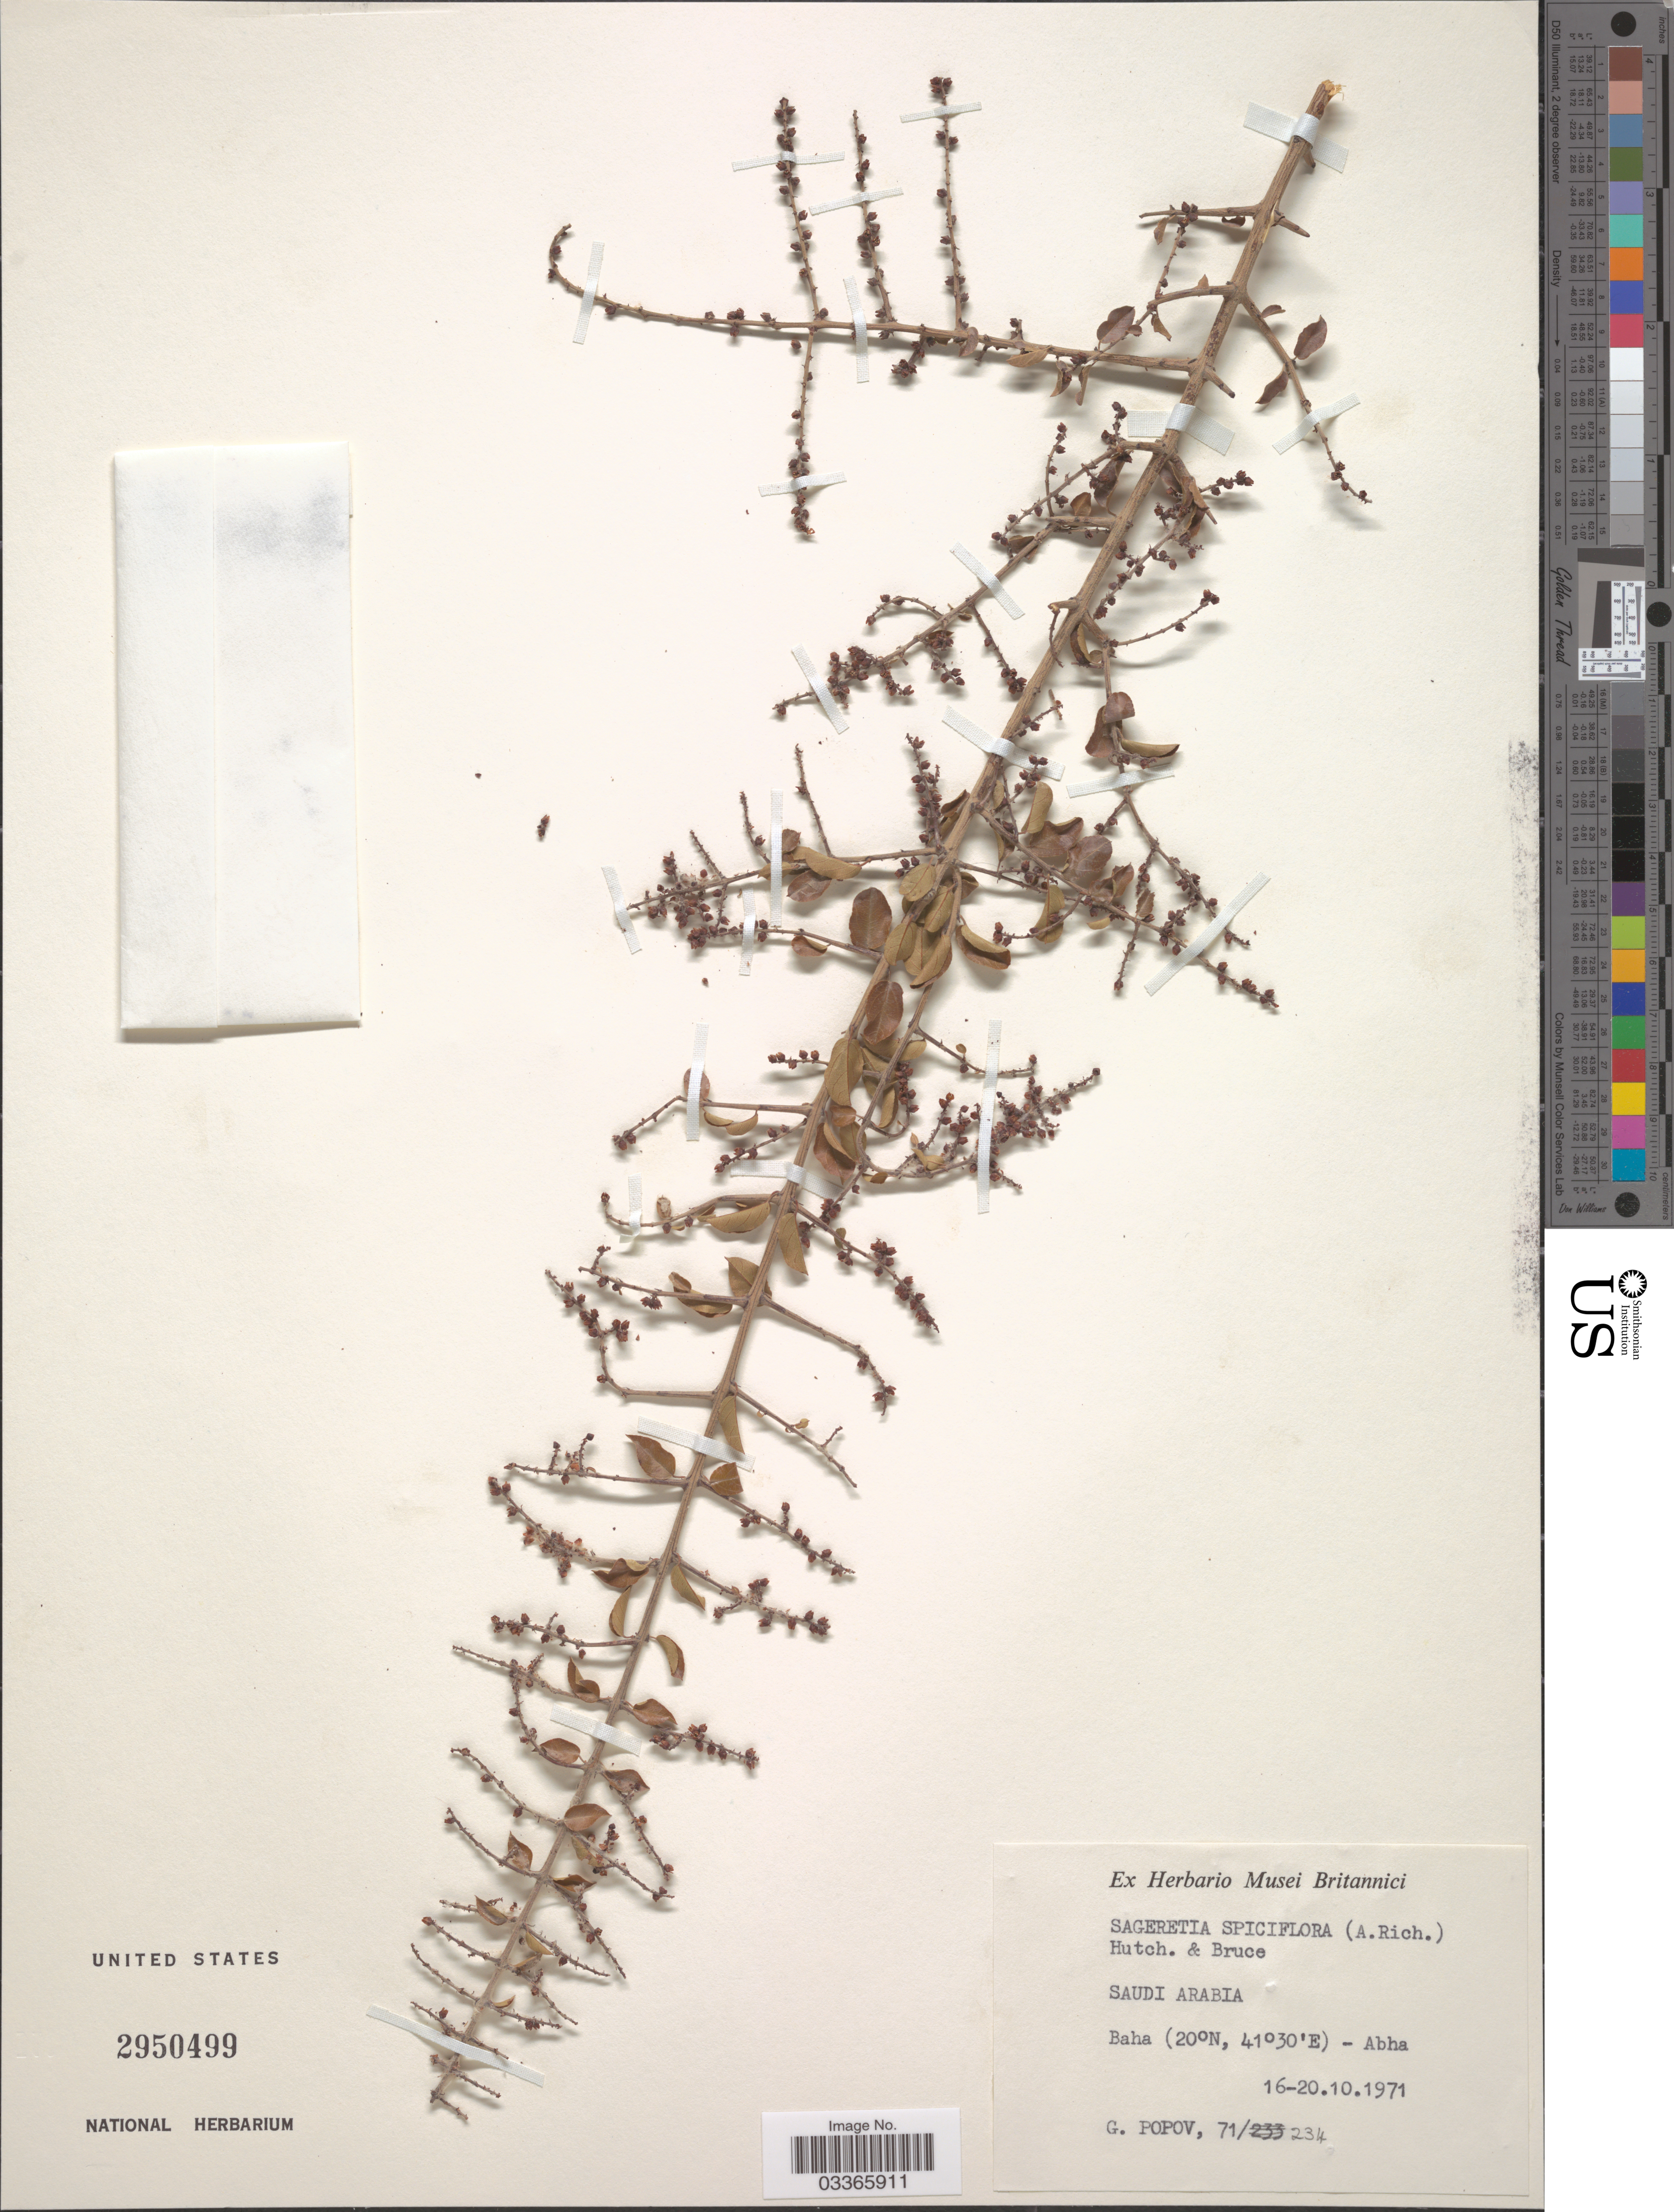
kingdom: Plantae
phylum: Tracheophyta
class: Magnoliopsida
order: Rosales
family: Rhamnaceae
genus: Sageretia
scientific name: Sageretia spiciflora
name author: (A. Rich.) Hutch. & E.A. Bruce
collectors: G. Popov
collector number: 71/234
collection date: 1971-10-16/1971-10-20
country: Saudi Arabia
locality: Baha- Ahba.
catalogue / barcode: US 2950499